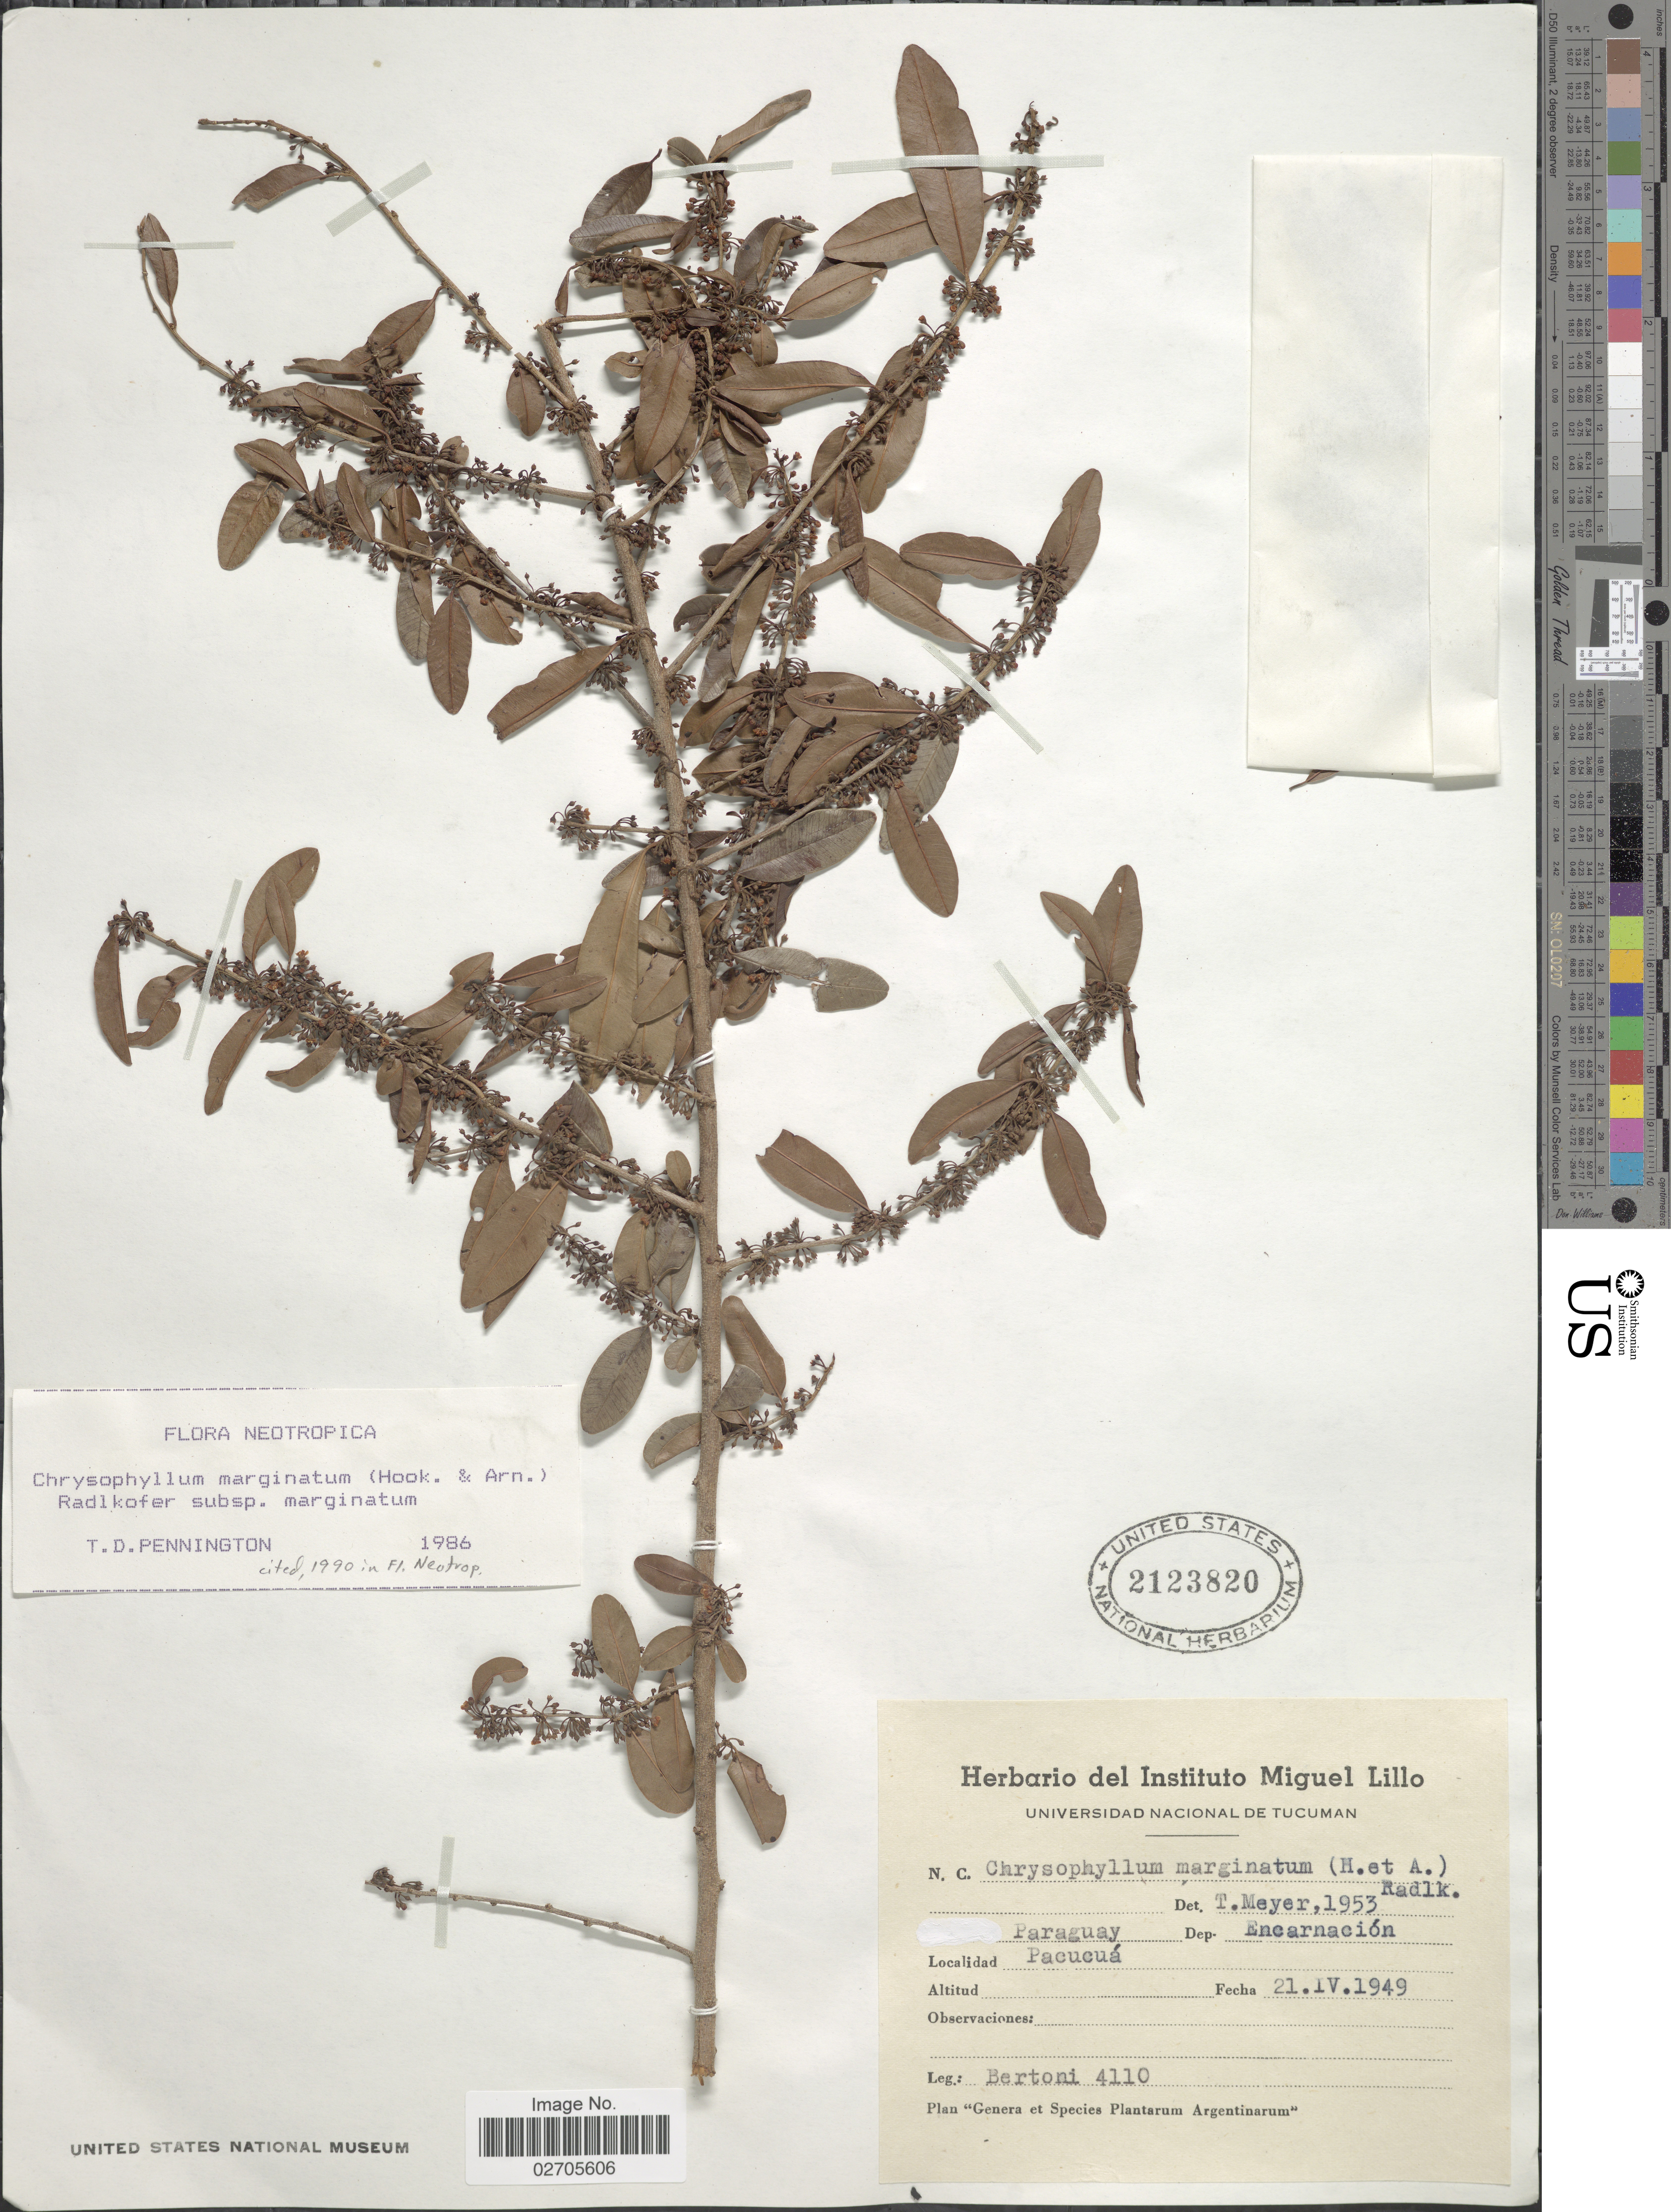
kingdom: Plantae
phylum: Tracheophyta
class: Magnoliopsida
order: Ericales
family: Sapotaceae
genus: Chrysophyllum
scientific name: Chrysophyllum marginatum subsp. marginatum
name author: (Hook. & Arn.) Radlk.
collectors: -- Bertoni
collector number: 4110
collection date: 1949-04-21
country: Paraguay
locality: Encarnación, Pacucuá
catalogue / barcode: US 2123820